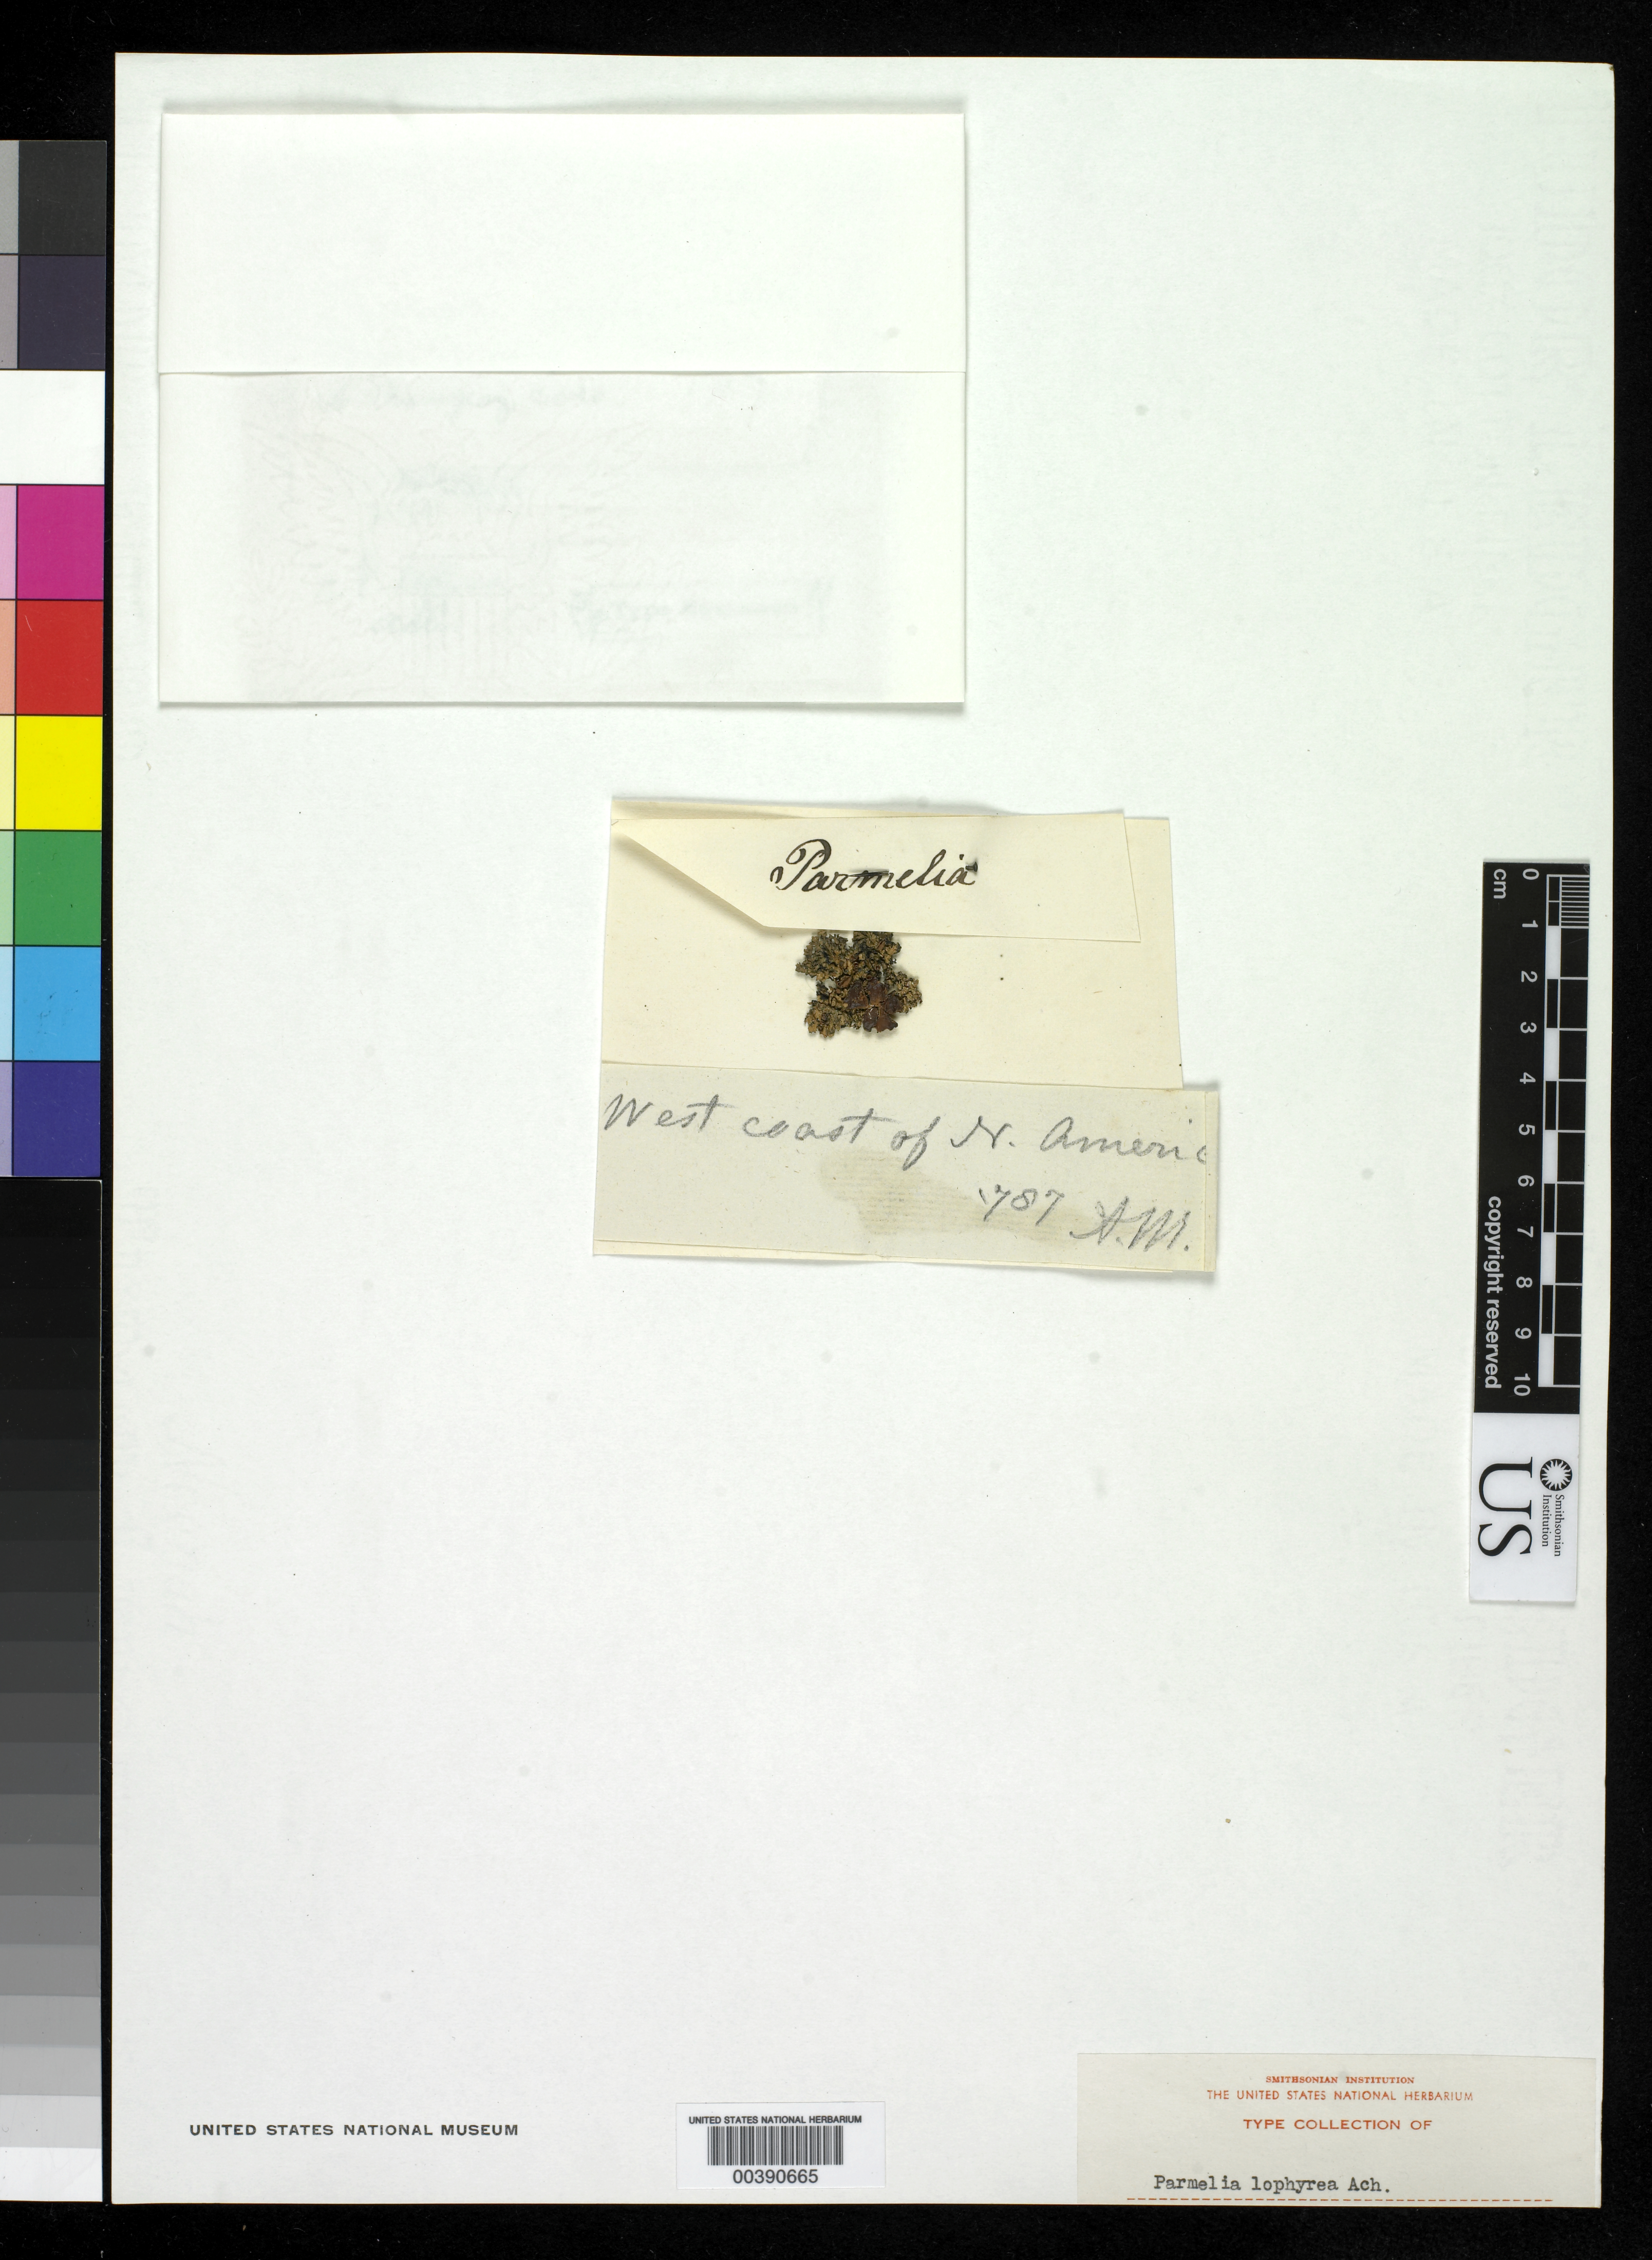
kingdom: Fungi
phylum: Ascomycota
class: Lecanoromycetes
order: Lecanorales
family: Parmeliaceae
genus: Parmelia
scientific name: Parmelia lophyrea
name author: Ach.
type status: Isotype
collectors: A. Menzies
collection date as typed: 1787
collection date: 1787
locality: North America. West coast.